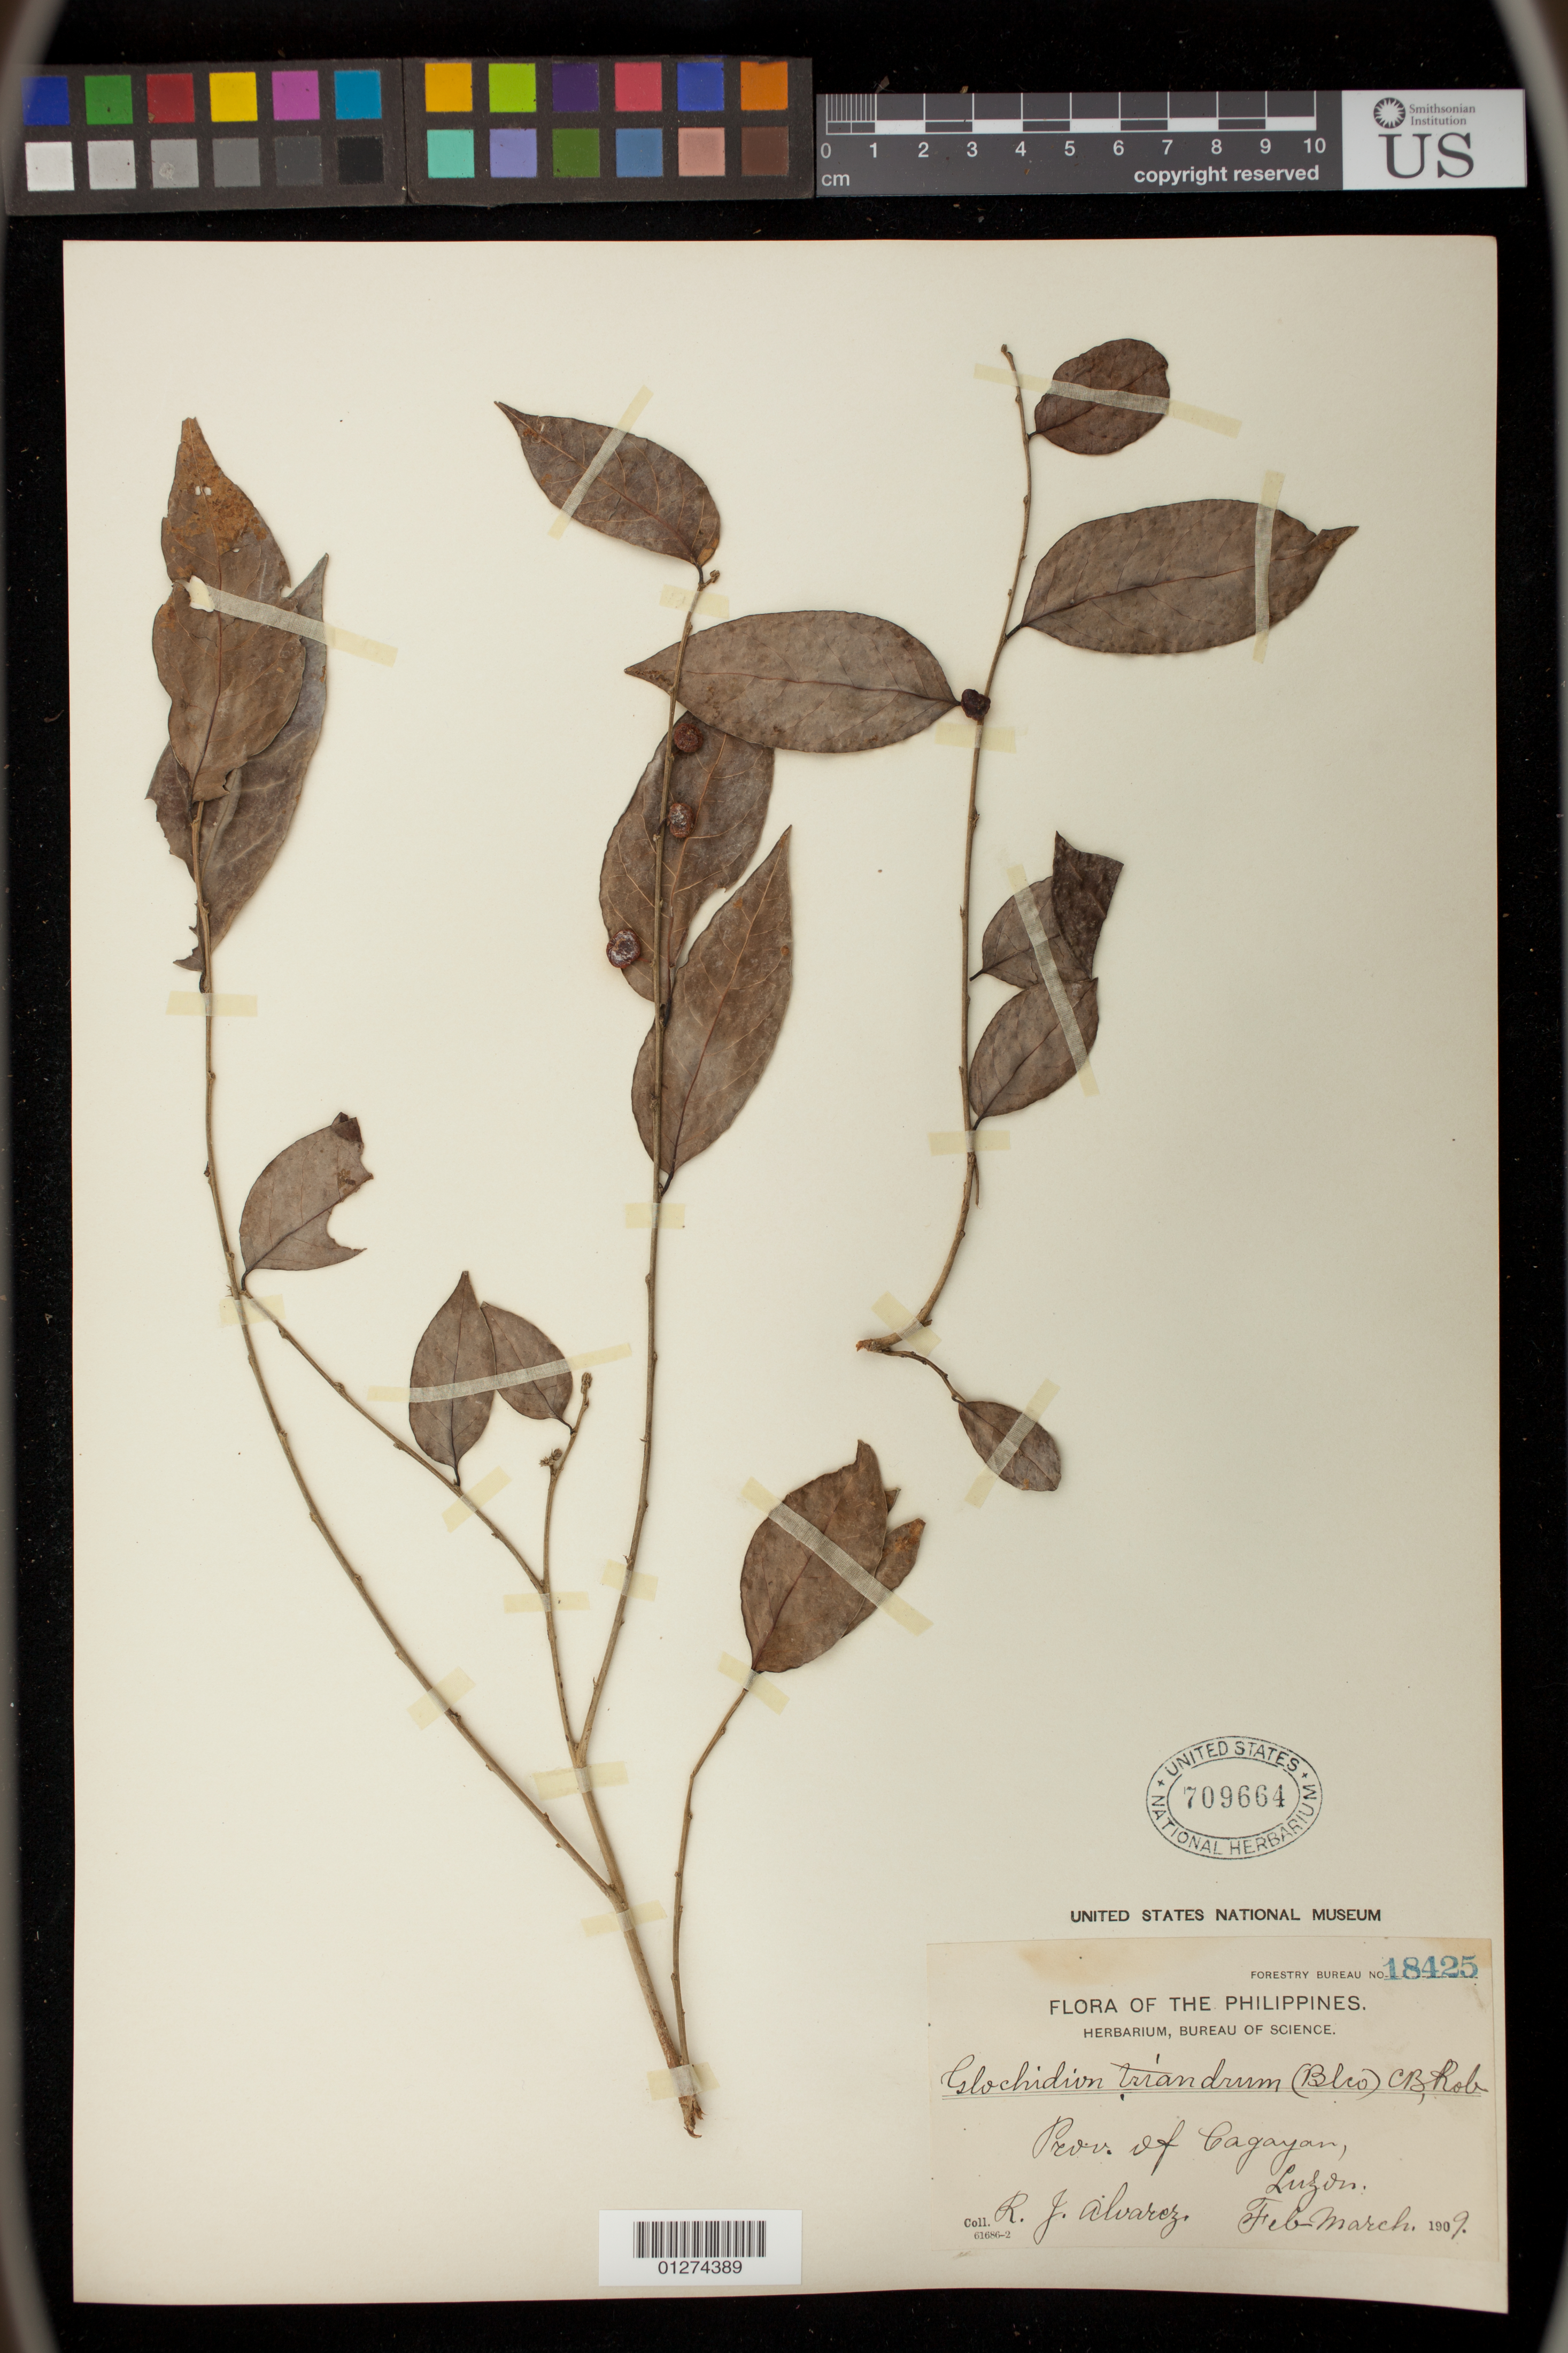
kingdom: Plantae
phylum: Tracheophyta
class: Magnoliopsida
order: Malpighiales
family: Phyllanthaceae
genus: Glochidion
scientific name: Glochidion triandrum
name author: (Blanco) C.B. Rob.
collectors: R. Alvarez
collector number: For. Bur. 18425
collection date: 1909-02/1909-03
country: Philippines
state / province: Cagayan Valley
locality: Prov. of Cagayan, Luzon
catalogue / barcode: US 709664